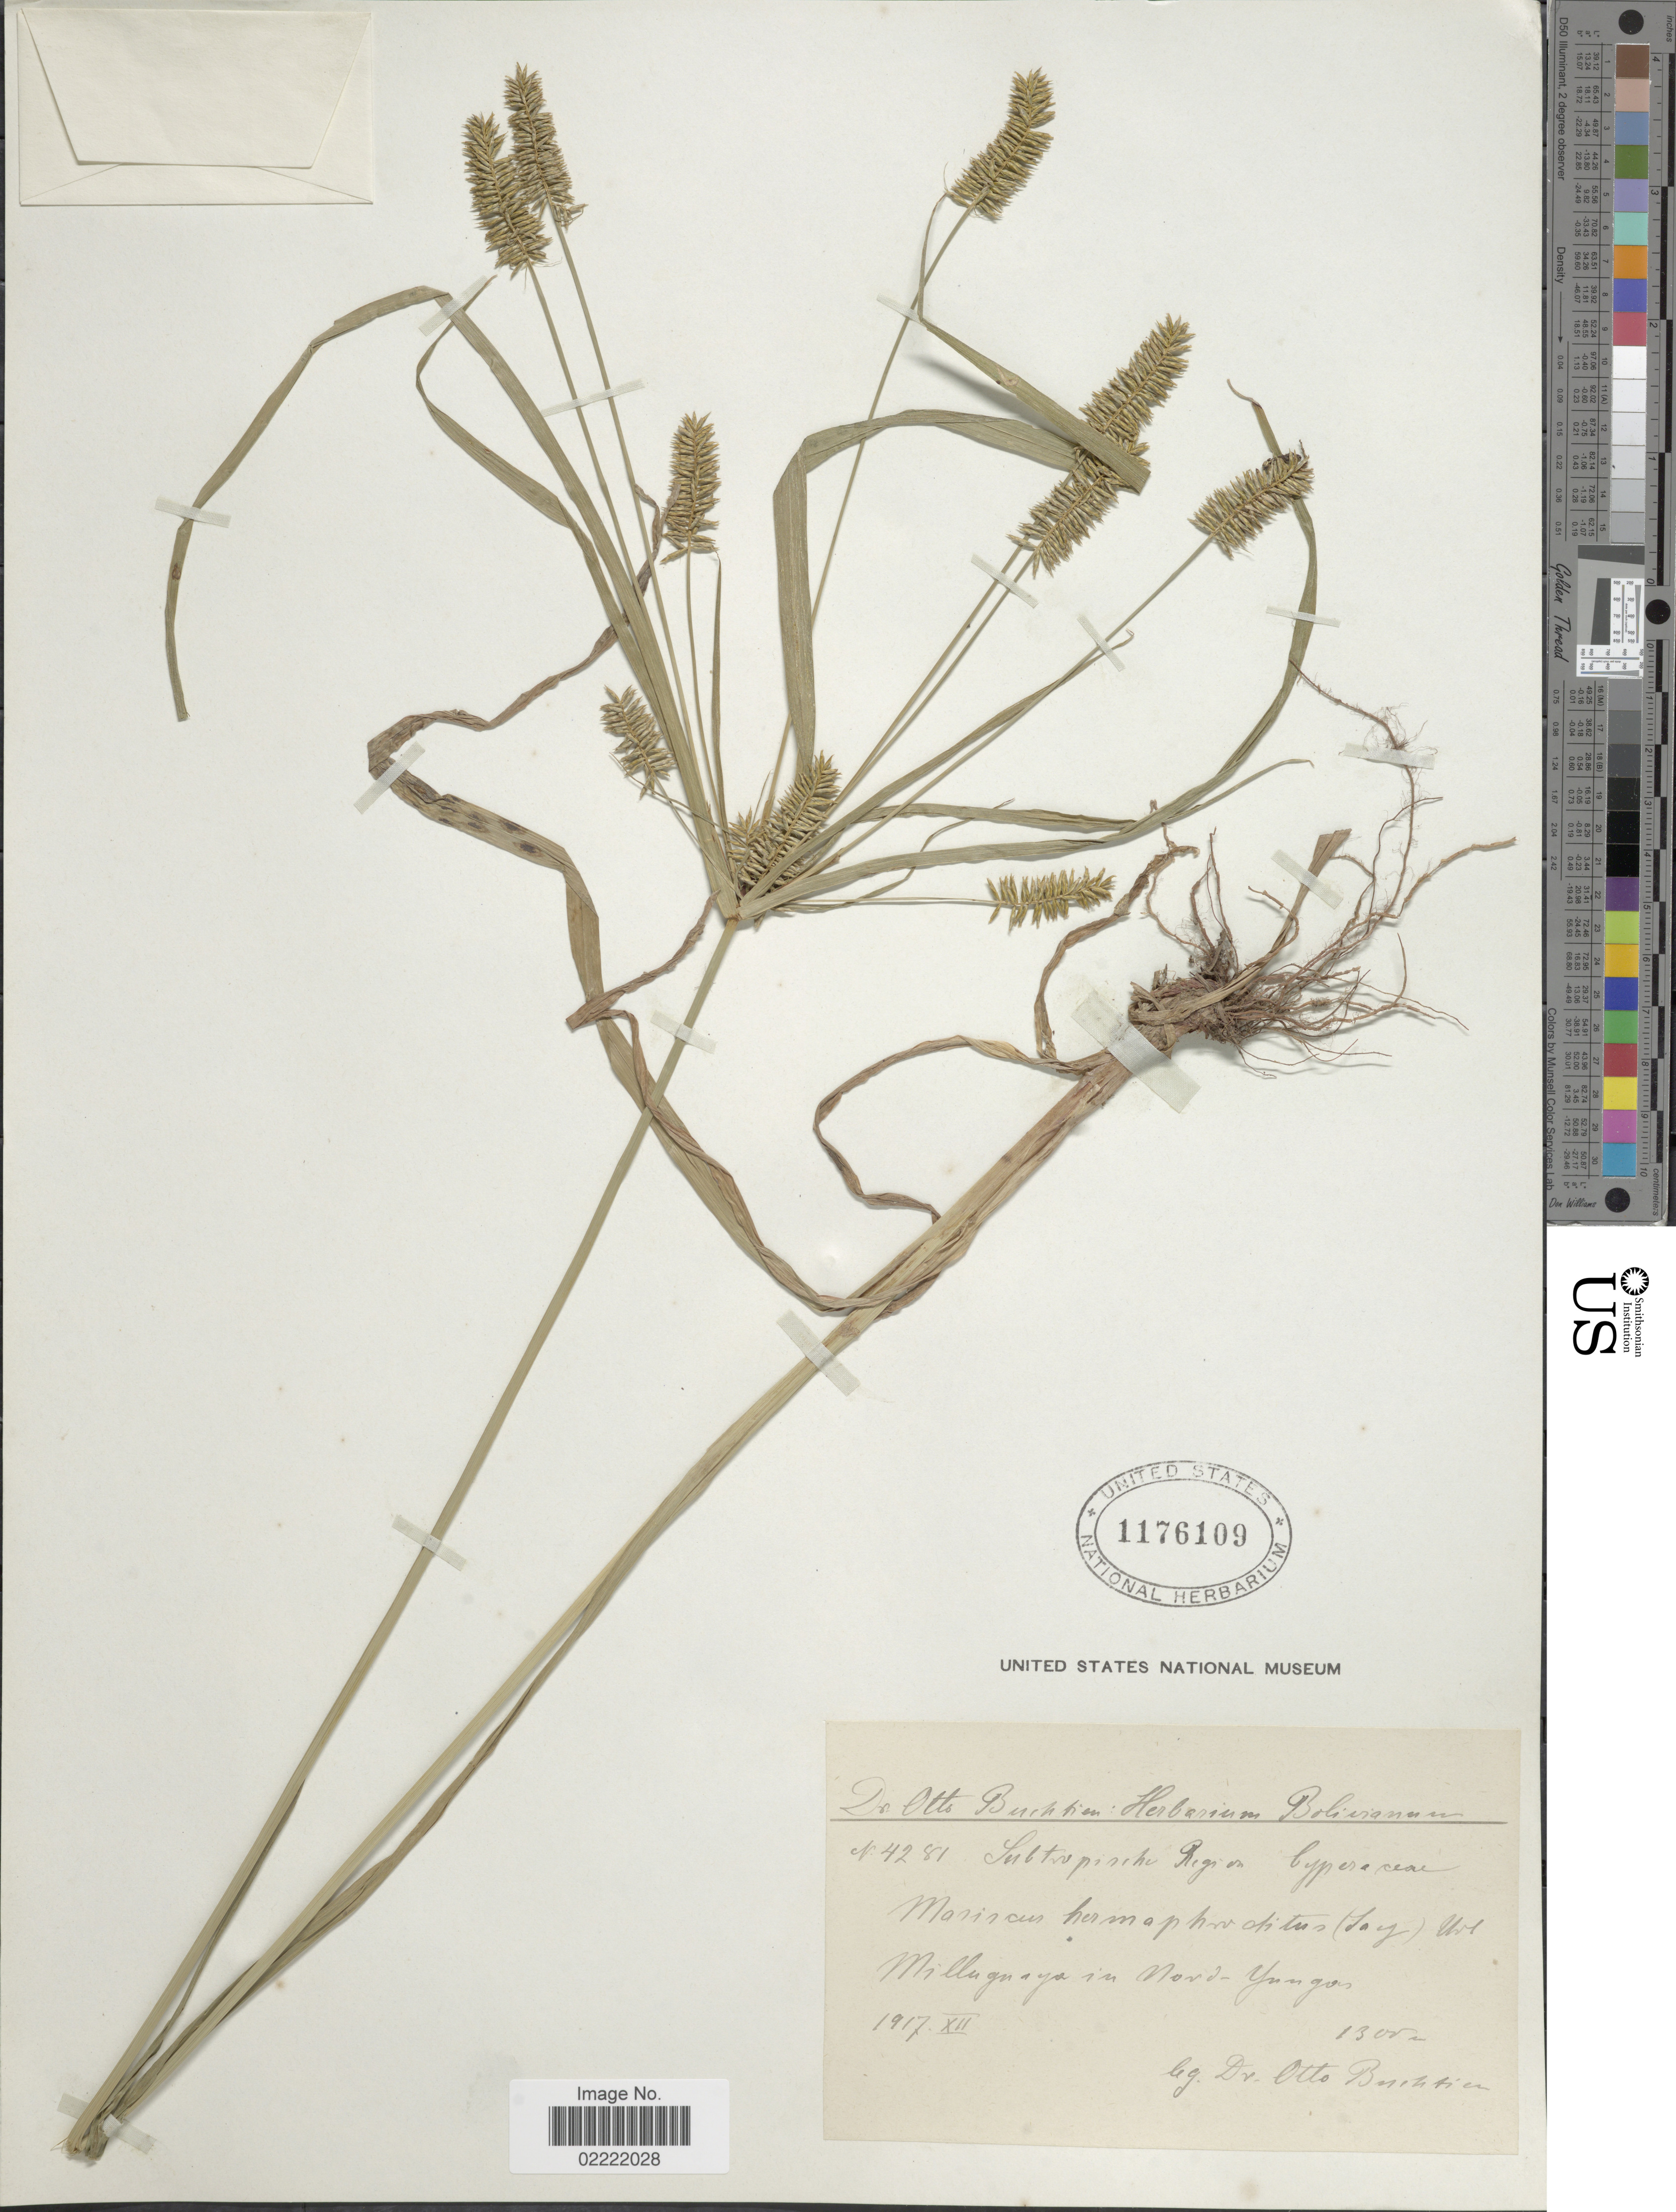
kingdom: Plantae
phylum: Tracheophyta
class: Liliopsida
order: Poales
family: Cyperaceae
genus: Cyperus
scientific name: Cyperus hermaphroditus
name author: (Jacq.) Standl.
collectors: O. Buchtien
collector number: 4281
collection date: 1917-12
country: Bolivia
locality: Milluguaya in Nord-Yungas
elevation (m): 1300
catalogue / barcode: US 1176109